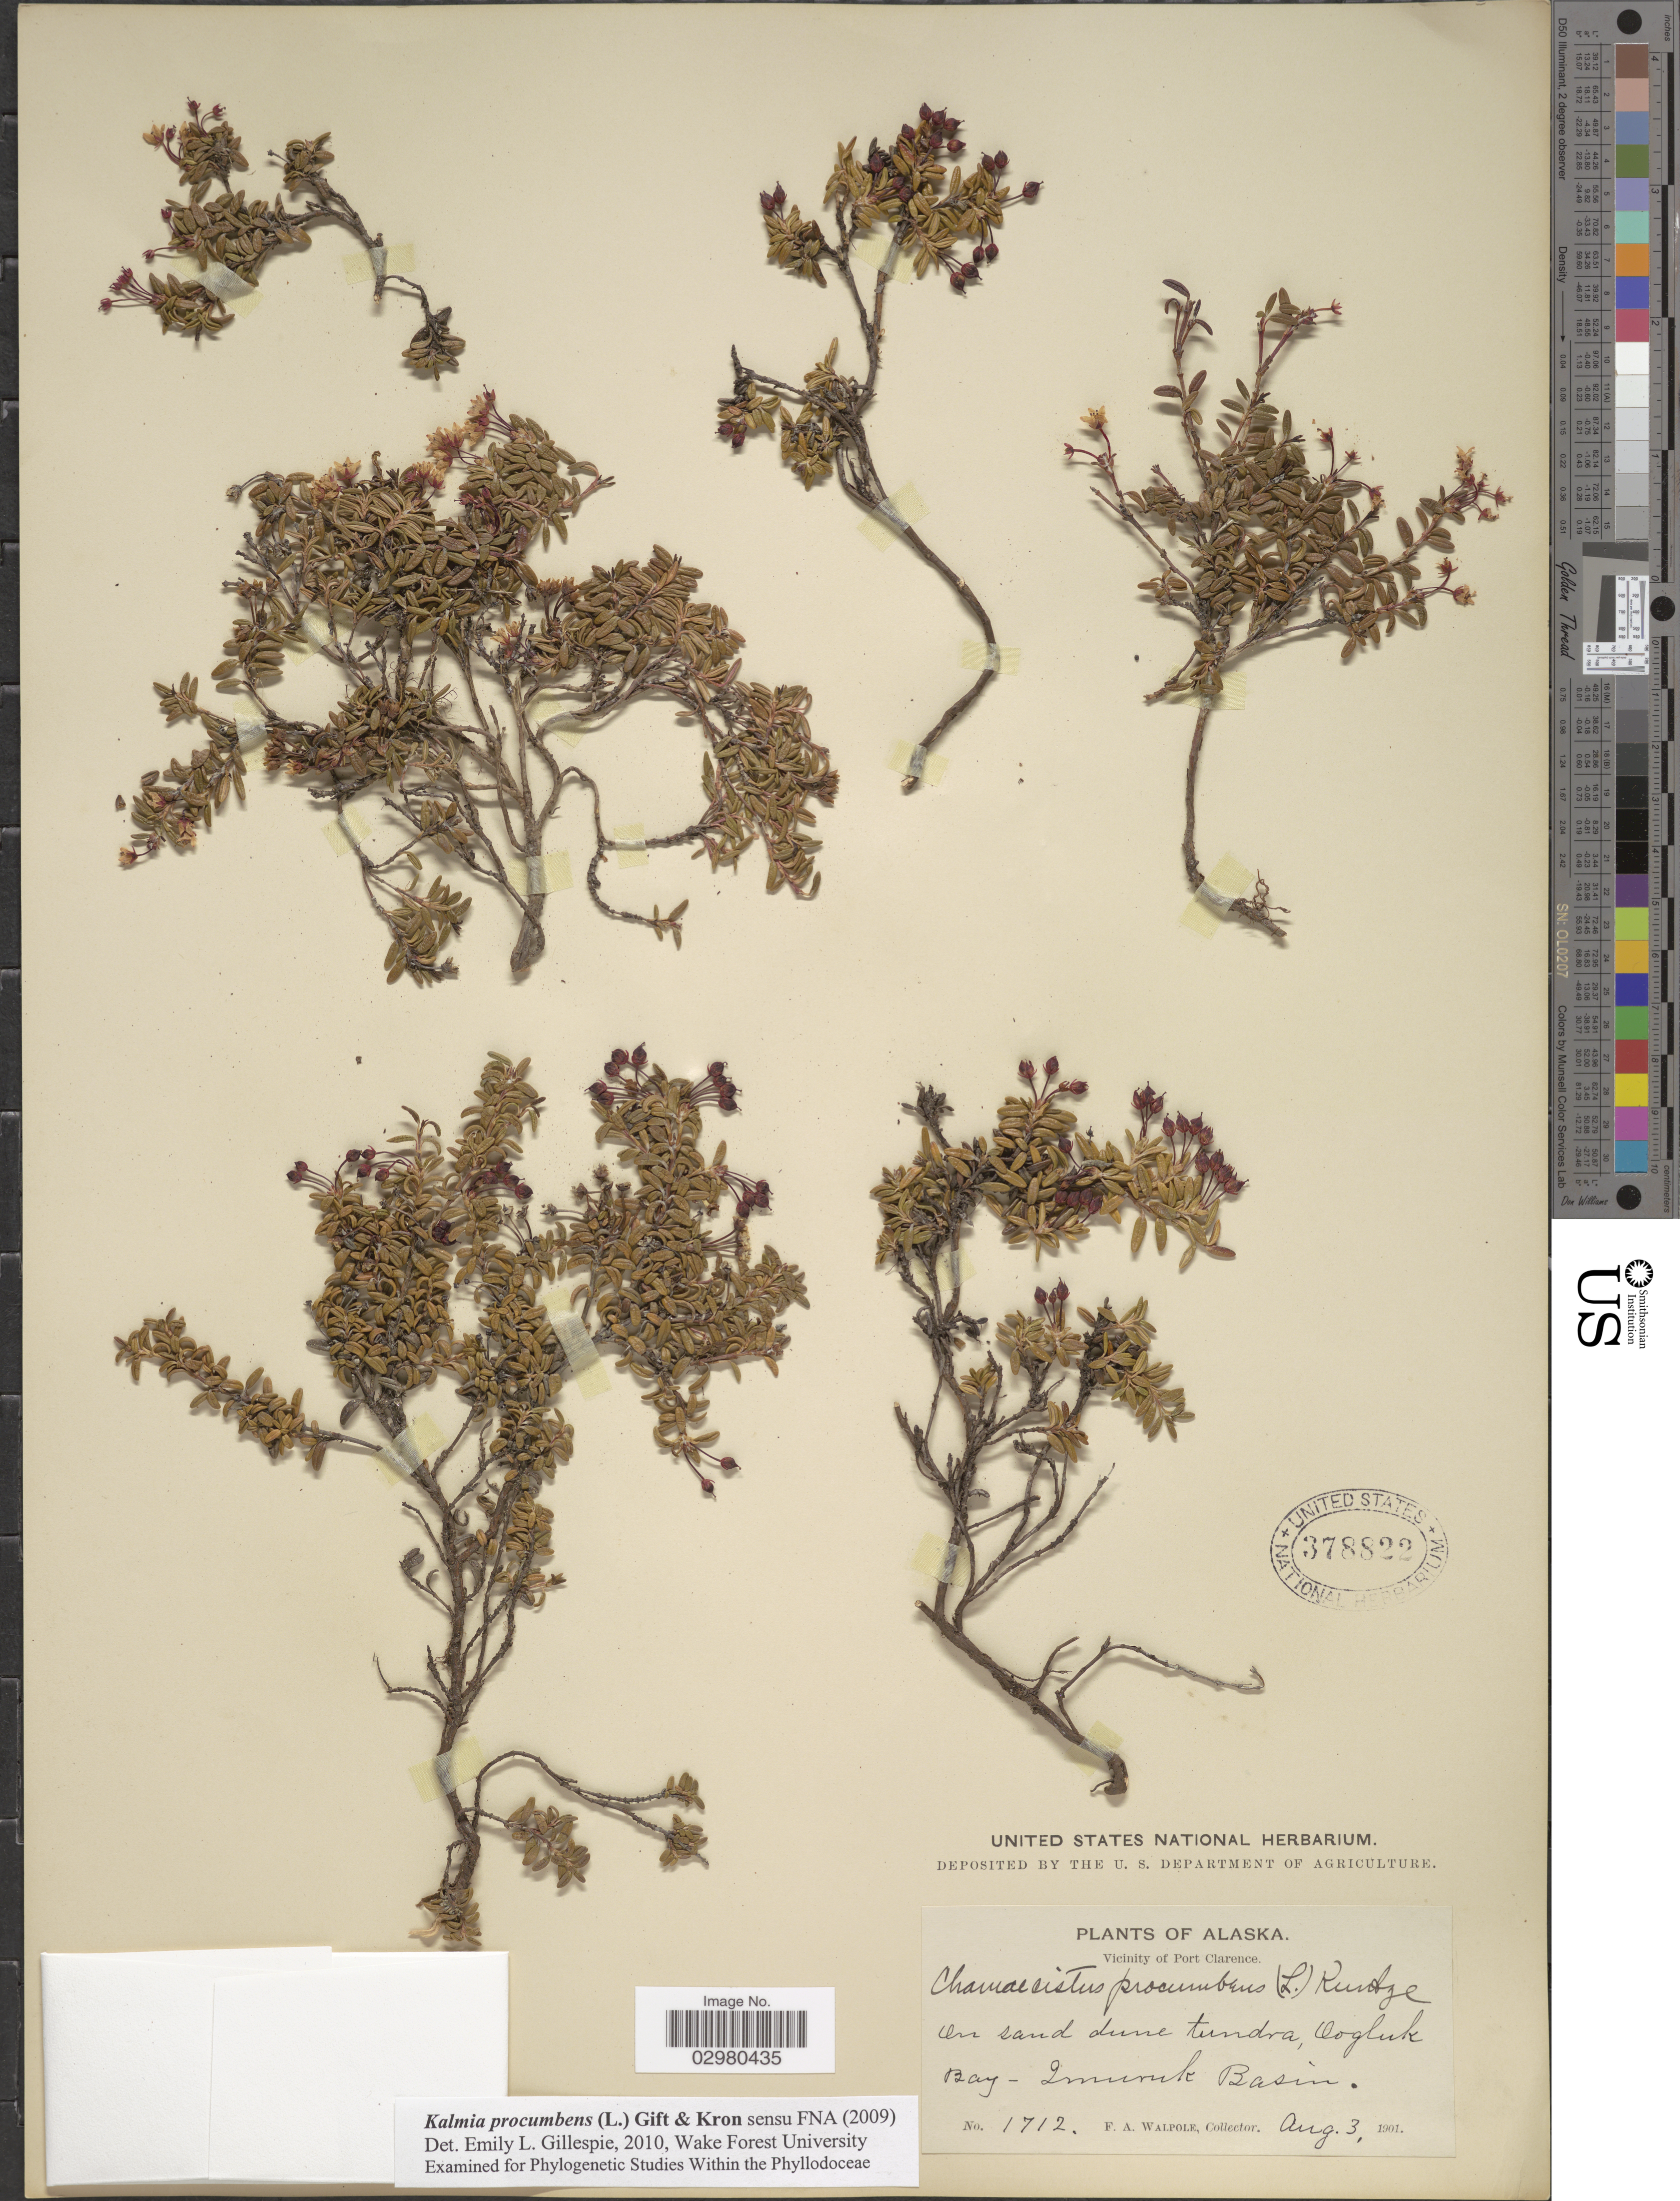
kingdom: Plantae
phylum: Tracheophyta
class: Magnoliopsida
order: Ericales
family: Ericaceae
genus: Loiseleuria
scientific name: Loiseleuria procumbens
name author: (L.) Desv.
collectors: F. Walpole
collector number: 1712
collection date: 1901-08-03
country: United States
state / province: Alaska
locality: Vicinity of Port Clarence. Oogluk Bay - Imuruk Basin.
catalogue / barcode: US 378822